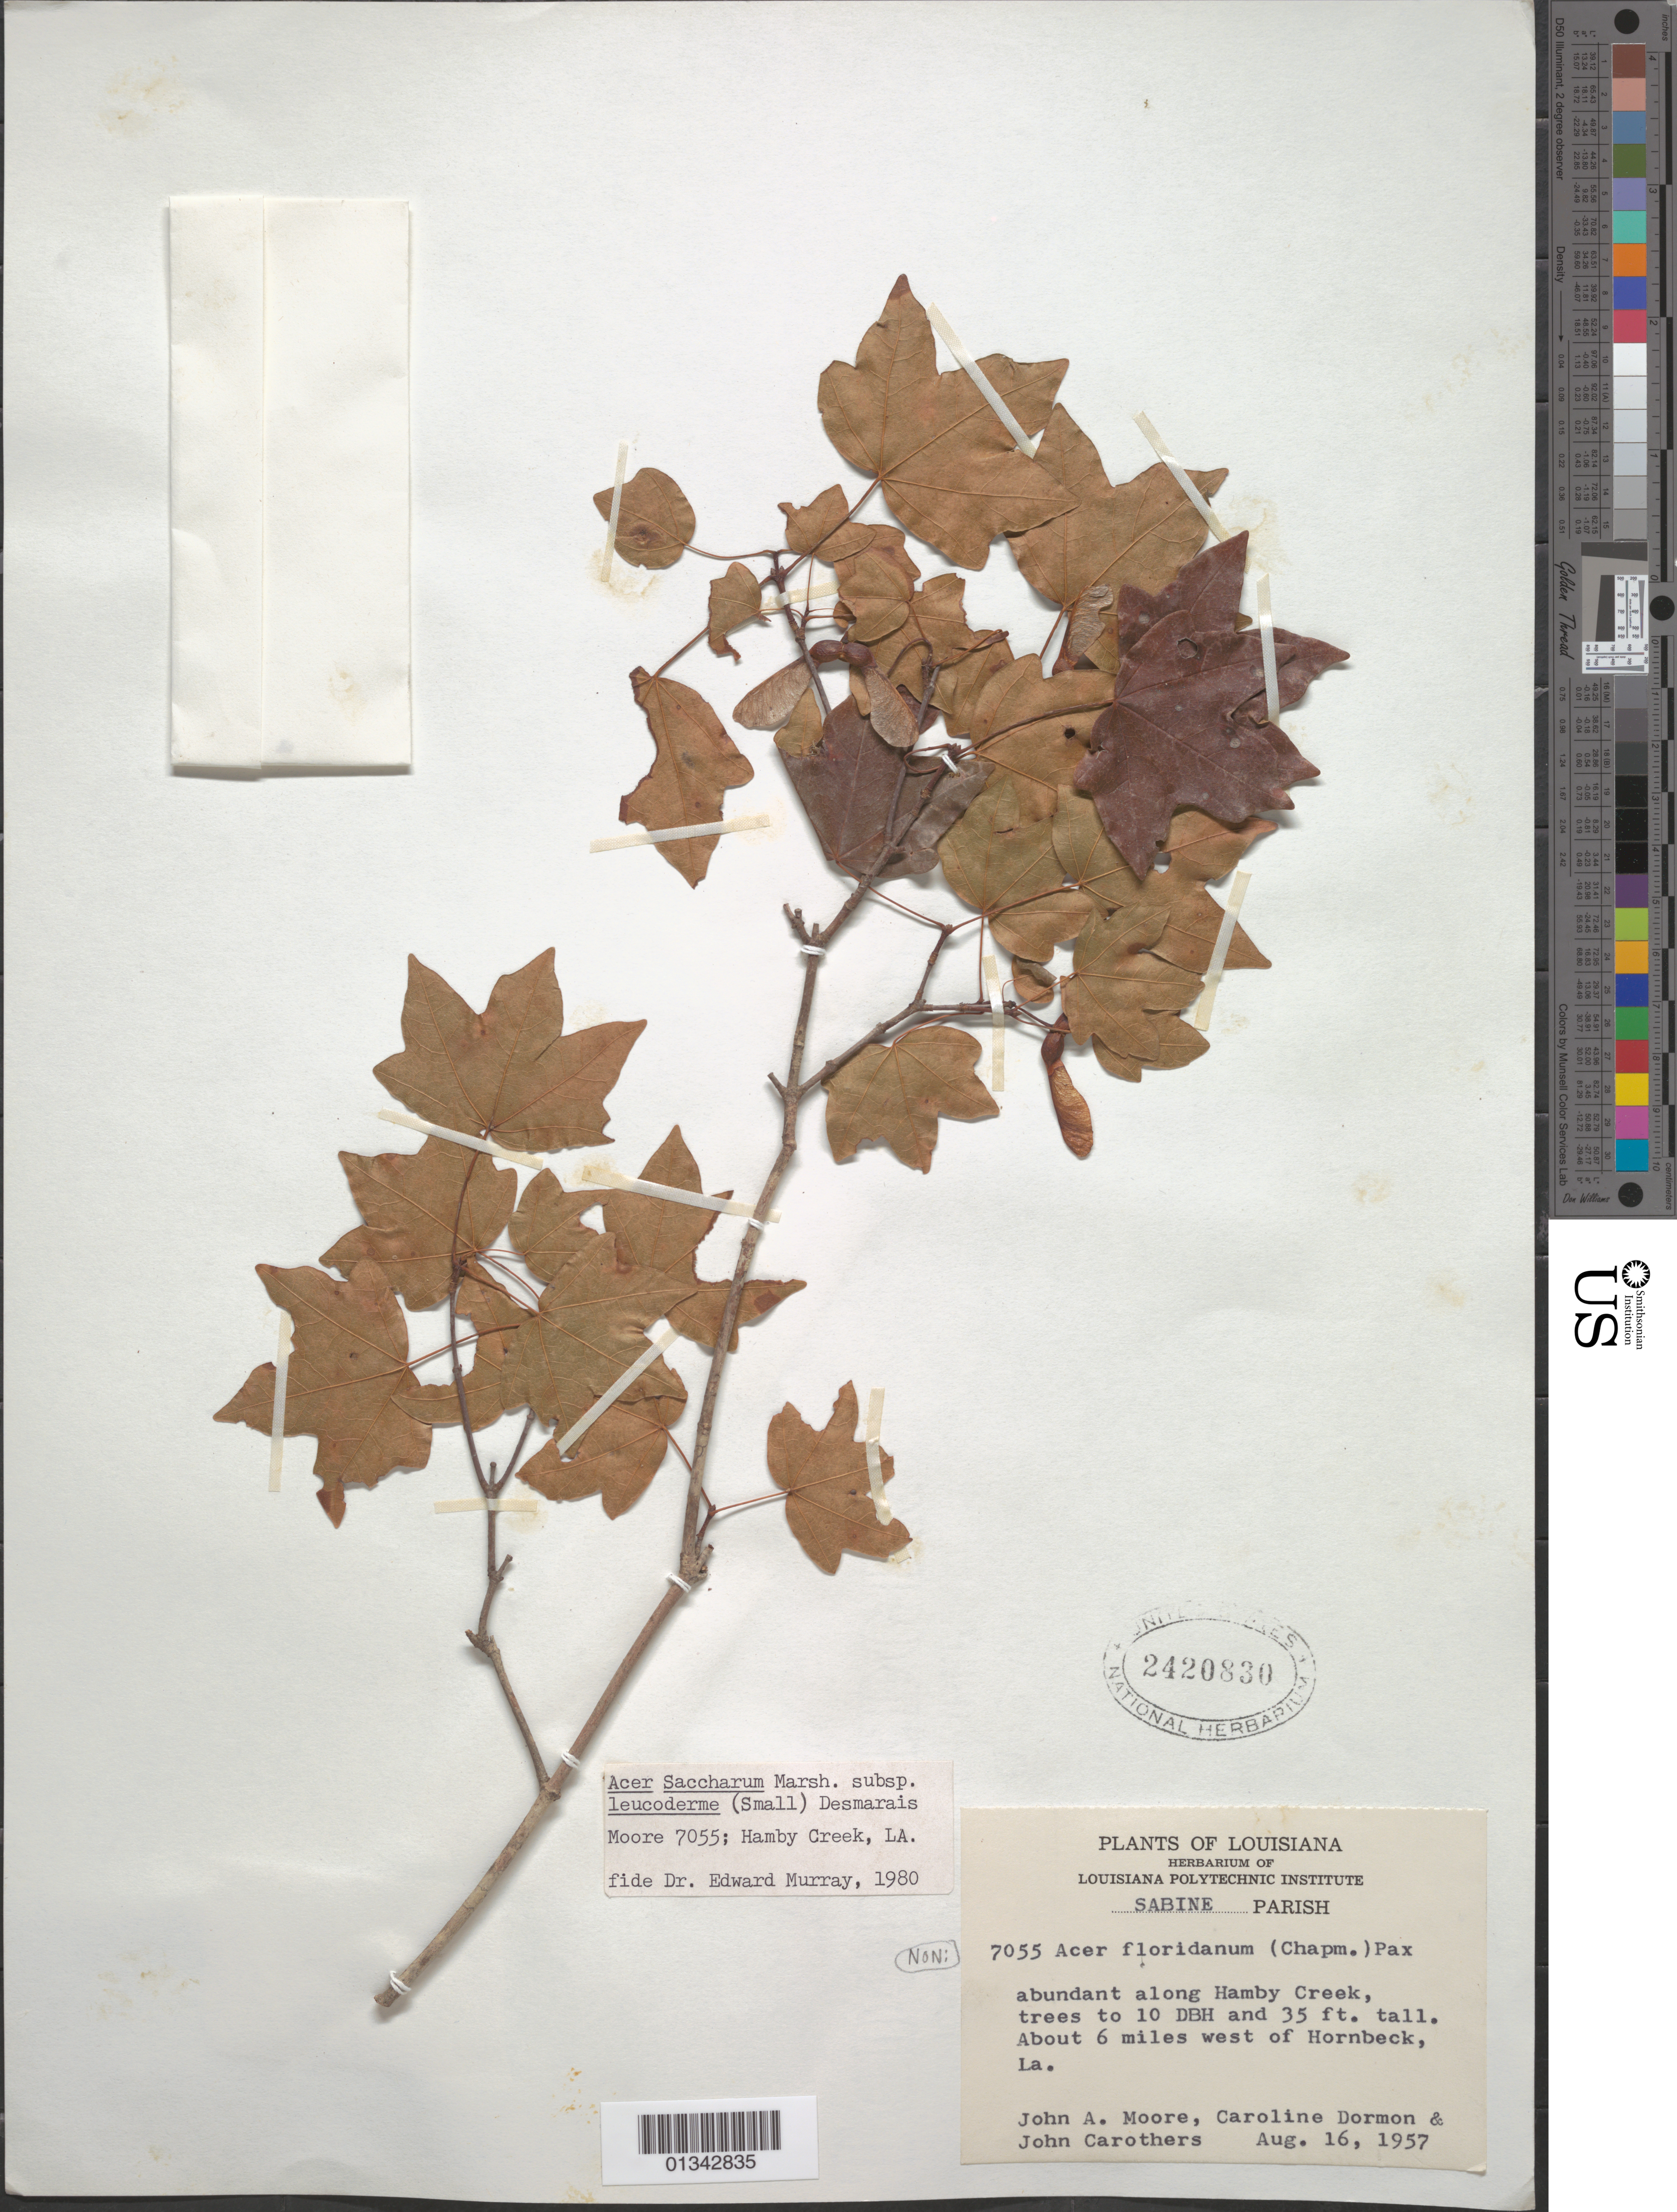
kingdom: Plantae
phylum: Tracheophyta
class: Magnoliopsida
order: Sapindales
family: Sapindaceae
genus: Acer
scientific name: Acer saccharum subsp. leucoderme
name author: (Small) Desmarais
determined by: Murray, Edward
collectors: J. A. Moore, C. Dormon & J. Carothers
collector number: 7055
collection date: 1957-08-16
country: United States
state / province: Louisiana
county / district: Sabine Parish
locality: Sabine Parish, along Hamby Creek, about 6 miles W of Hornbeck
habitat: Abundant along creek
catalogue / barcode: US 2420830